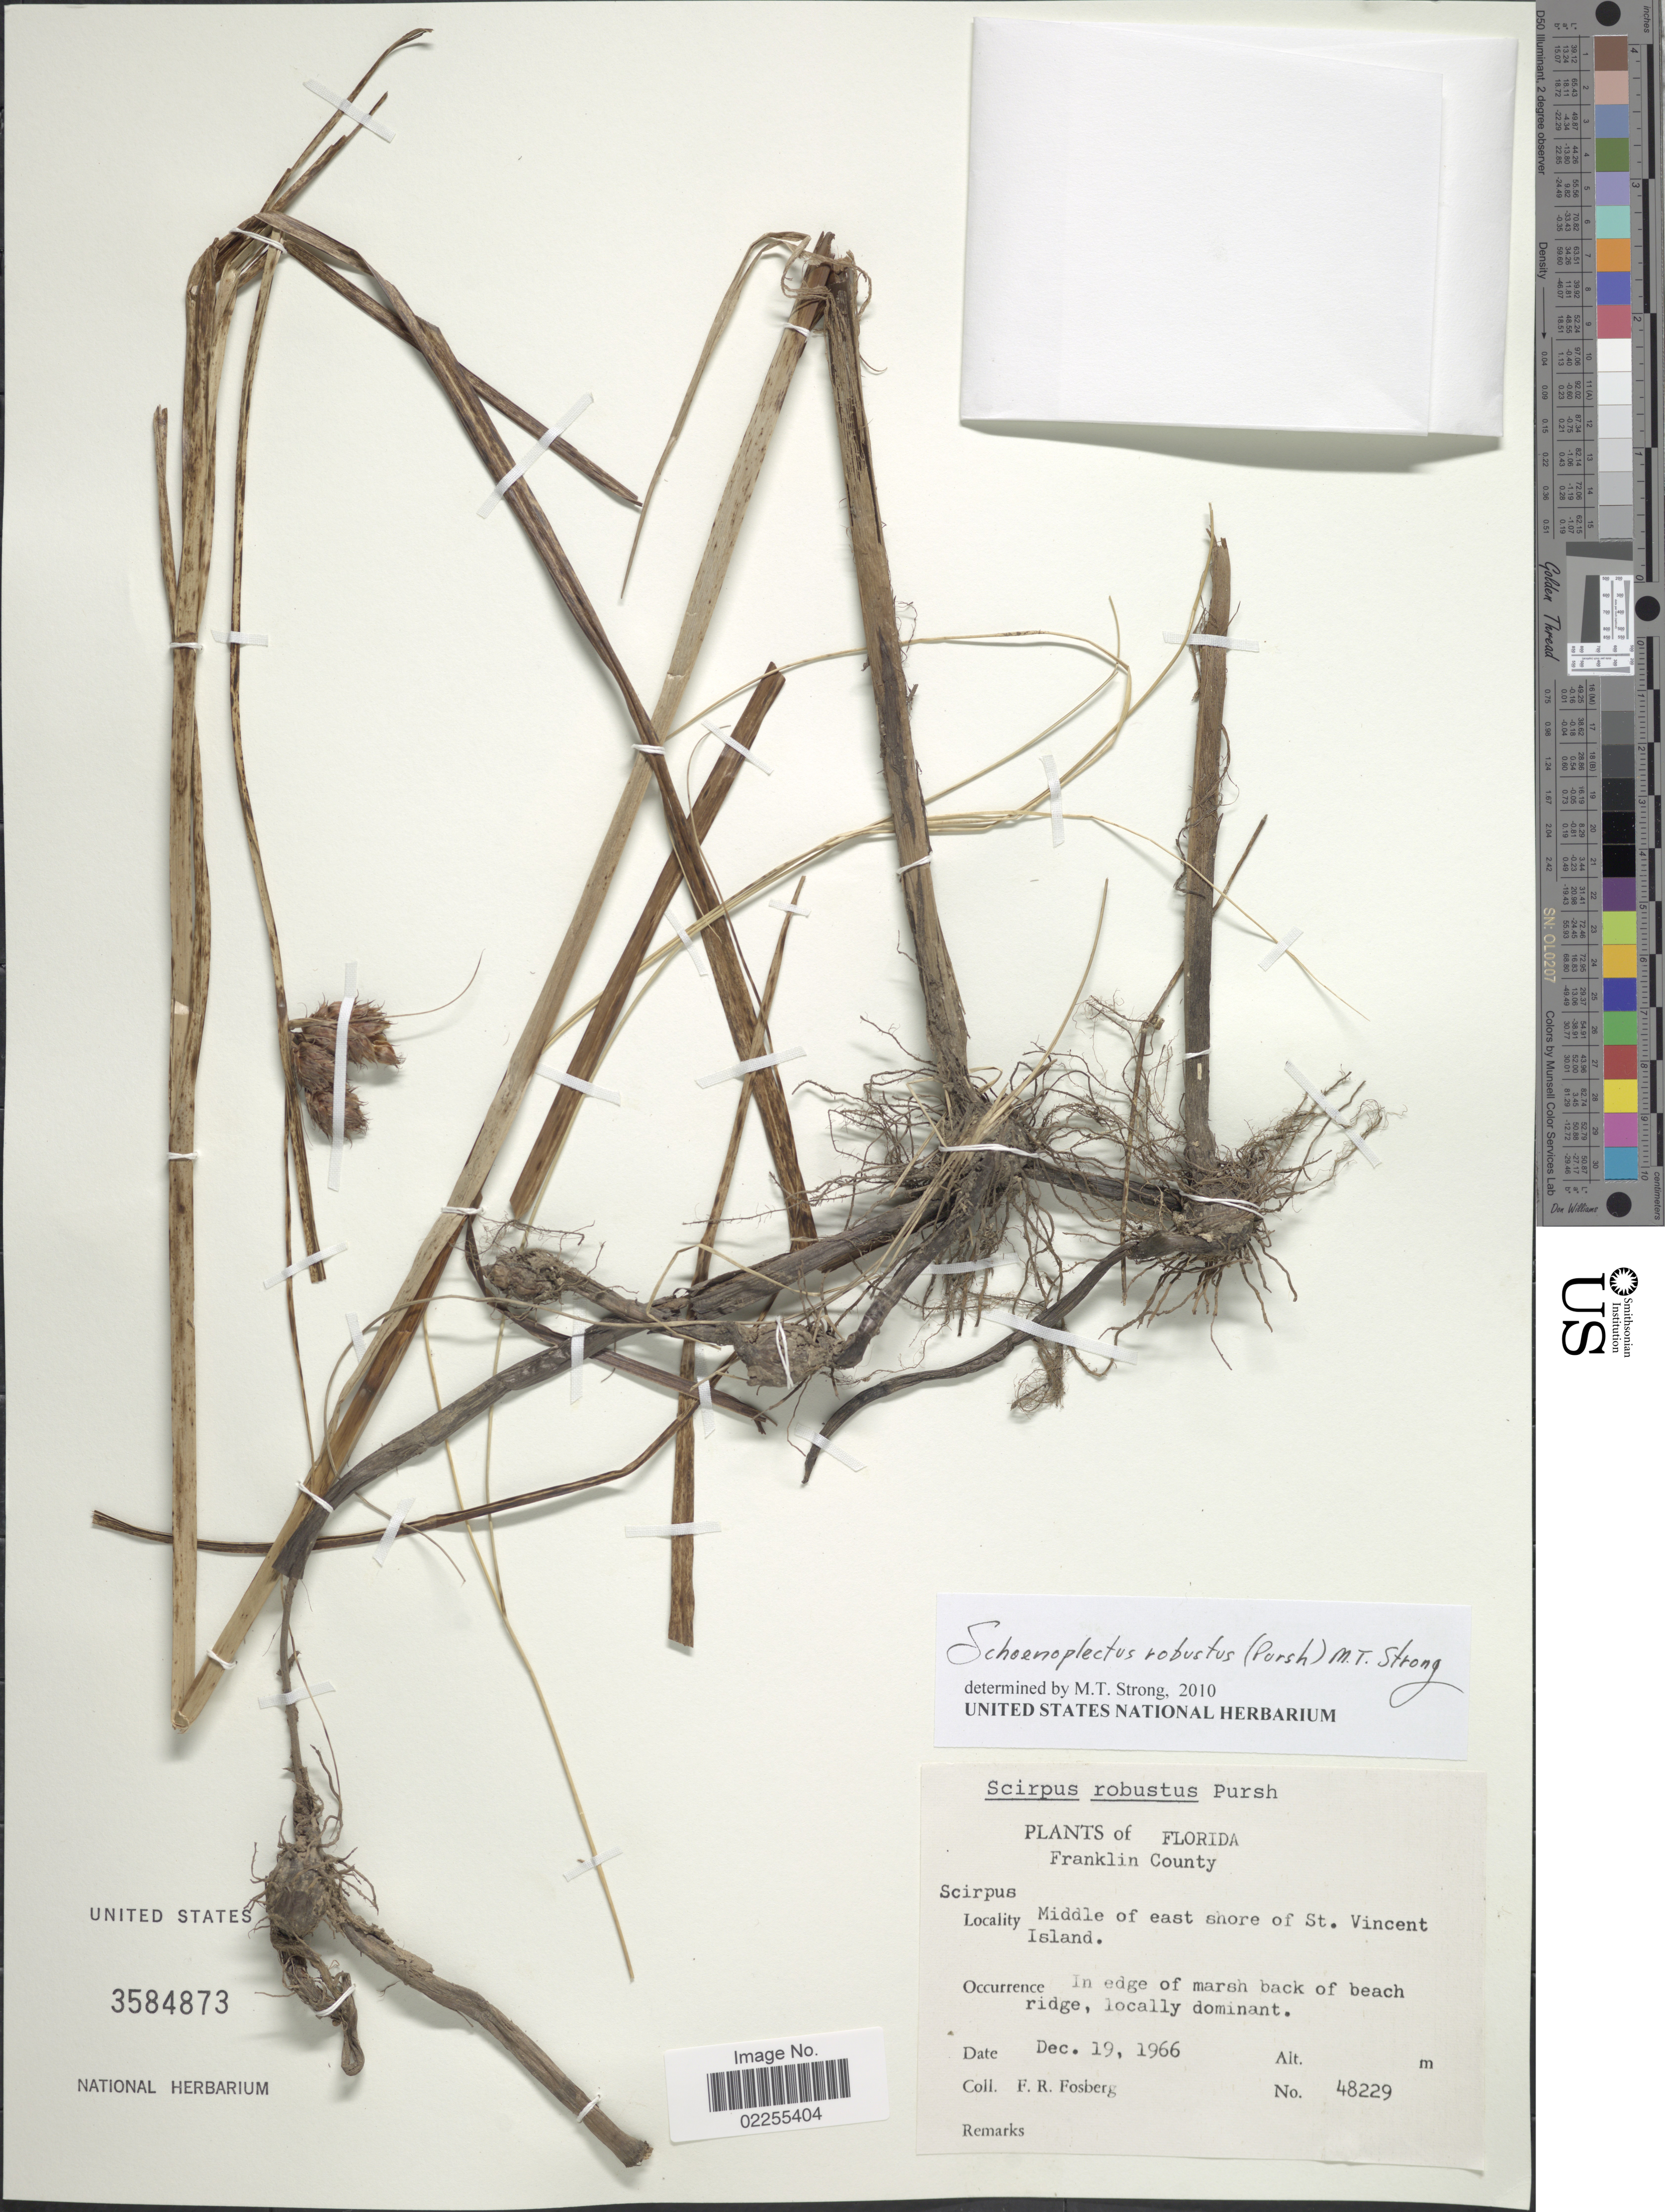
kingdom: Plantae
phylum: Tracheophyta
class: Liliopsida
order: Poales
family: Cyperaceae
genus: Bolboschoenus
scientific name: Bolboschoenus robustus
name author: (Pursh) Soják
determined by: Strong, M. T., (US), Smithsonian Institution - National Museum of Natural History (UNITED STATES)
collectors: F. R. Fosberg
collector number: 48229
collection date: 1966-12-19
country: United States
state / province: Florida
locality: Franklin County, Middle of east shore of St. Vincent Island, in edge of marsh back of beach ridge.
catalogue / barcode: US 3584873